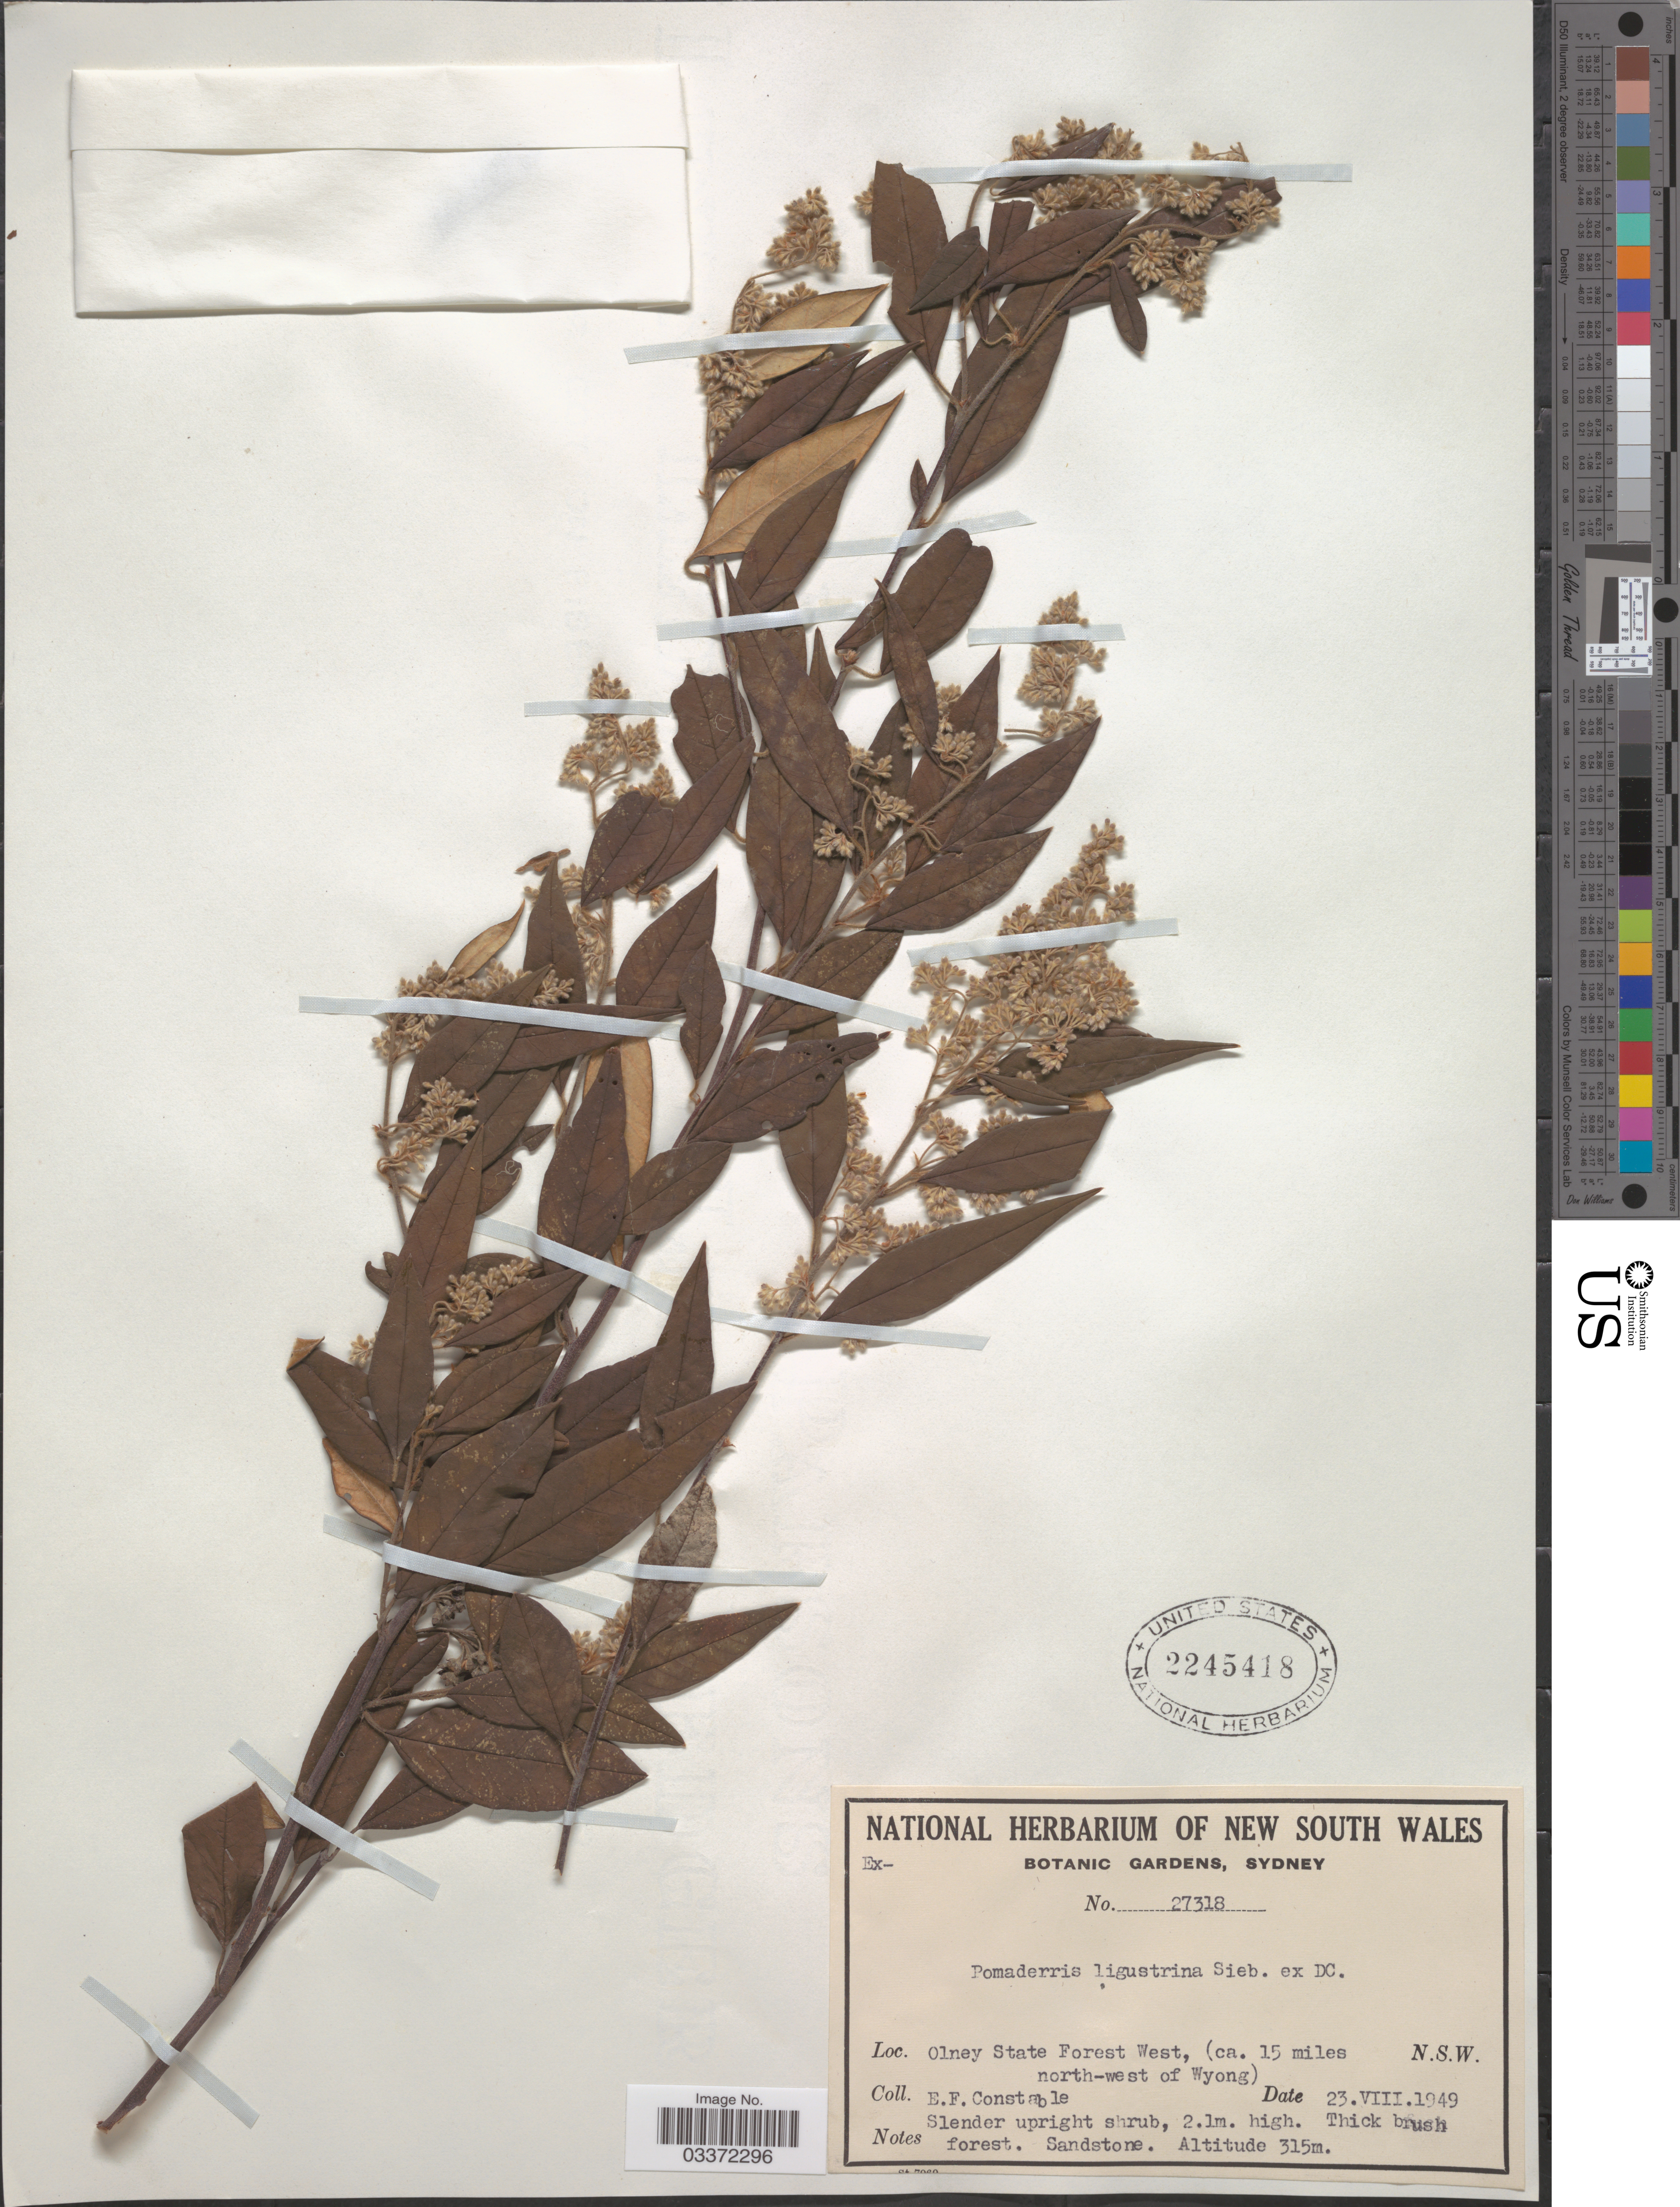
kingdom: Plantae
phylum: Tracheophyta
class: Magnoliopsida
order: Rosales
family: Rhamnaceae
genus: Pomaderris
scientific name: Pomaderris ligustrina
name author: Sieber ex DC.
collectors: E. F. Constable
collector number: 27318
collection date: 1949-08-23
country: Australia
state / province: New South Wales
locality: Olney State Forest West, (ca. 15 miles north-west of Wyong).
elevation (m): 315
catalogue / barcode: US 2245418